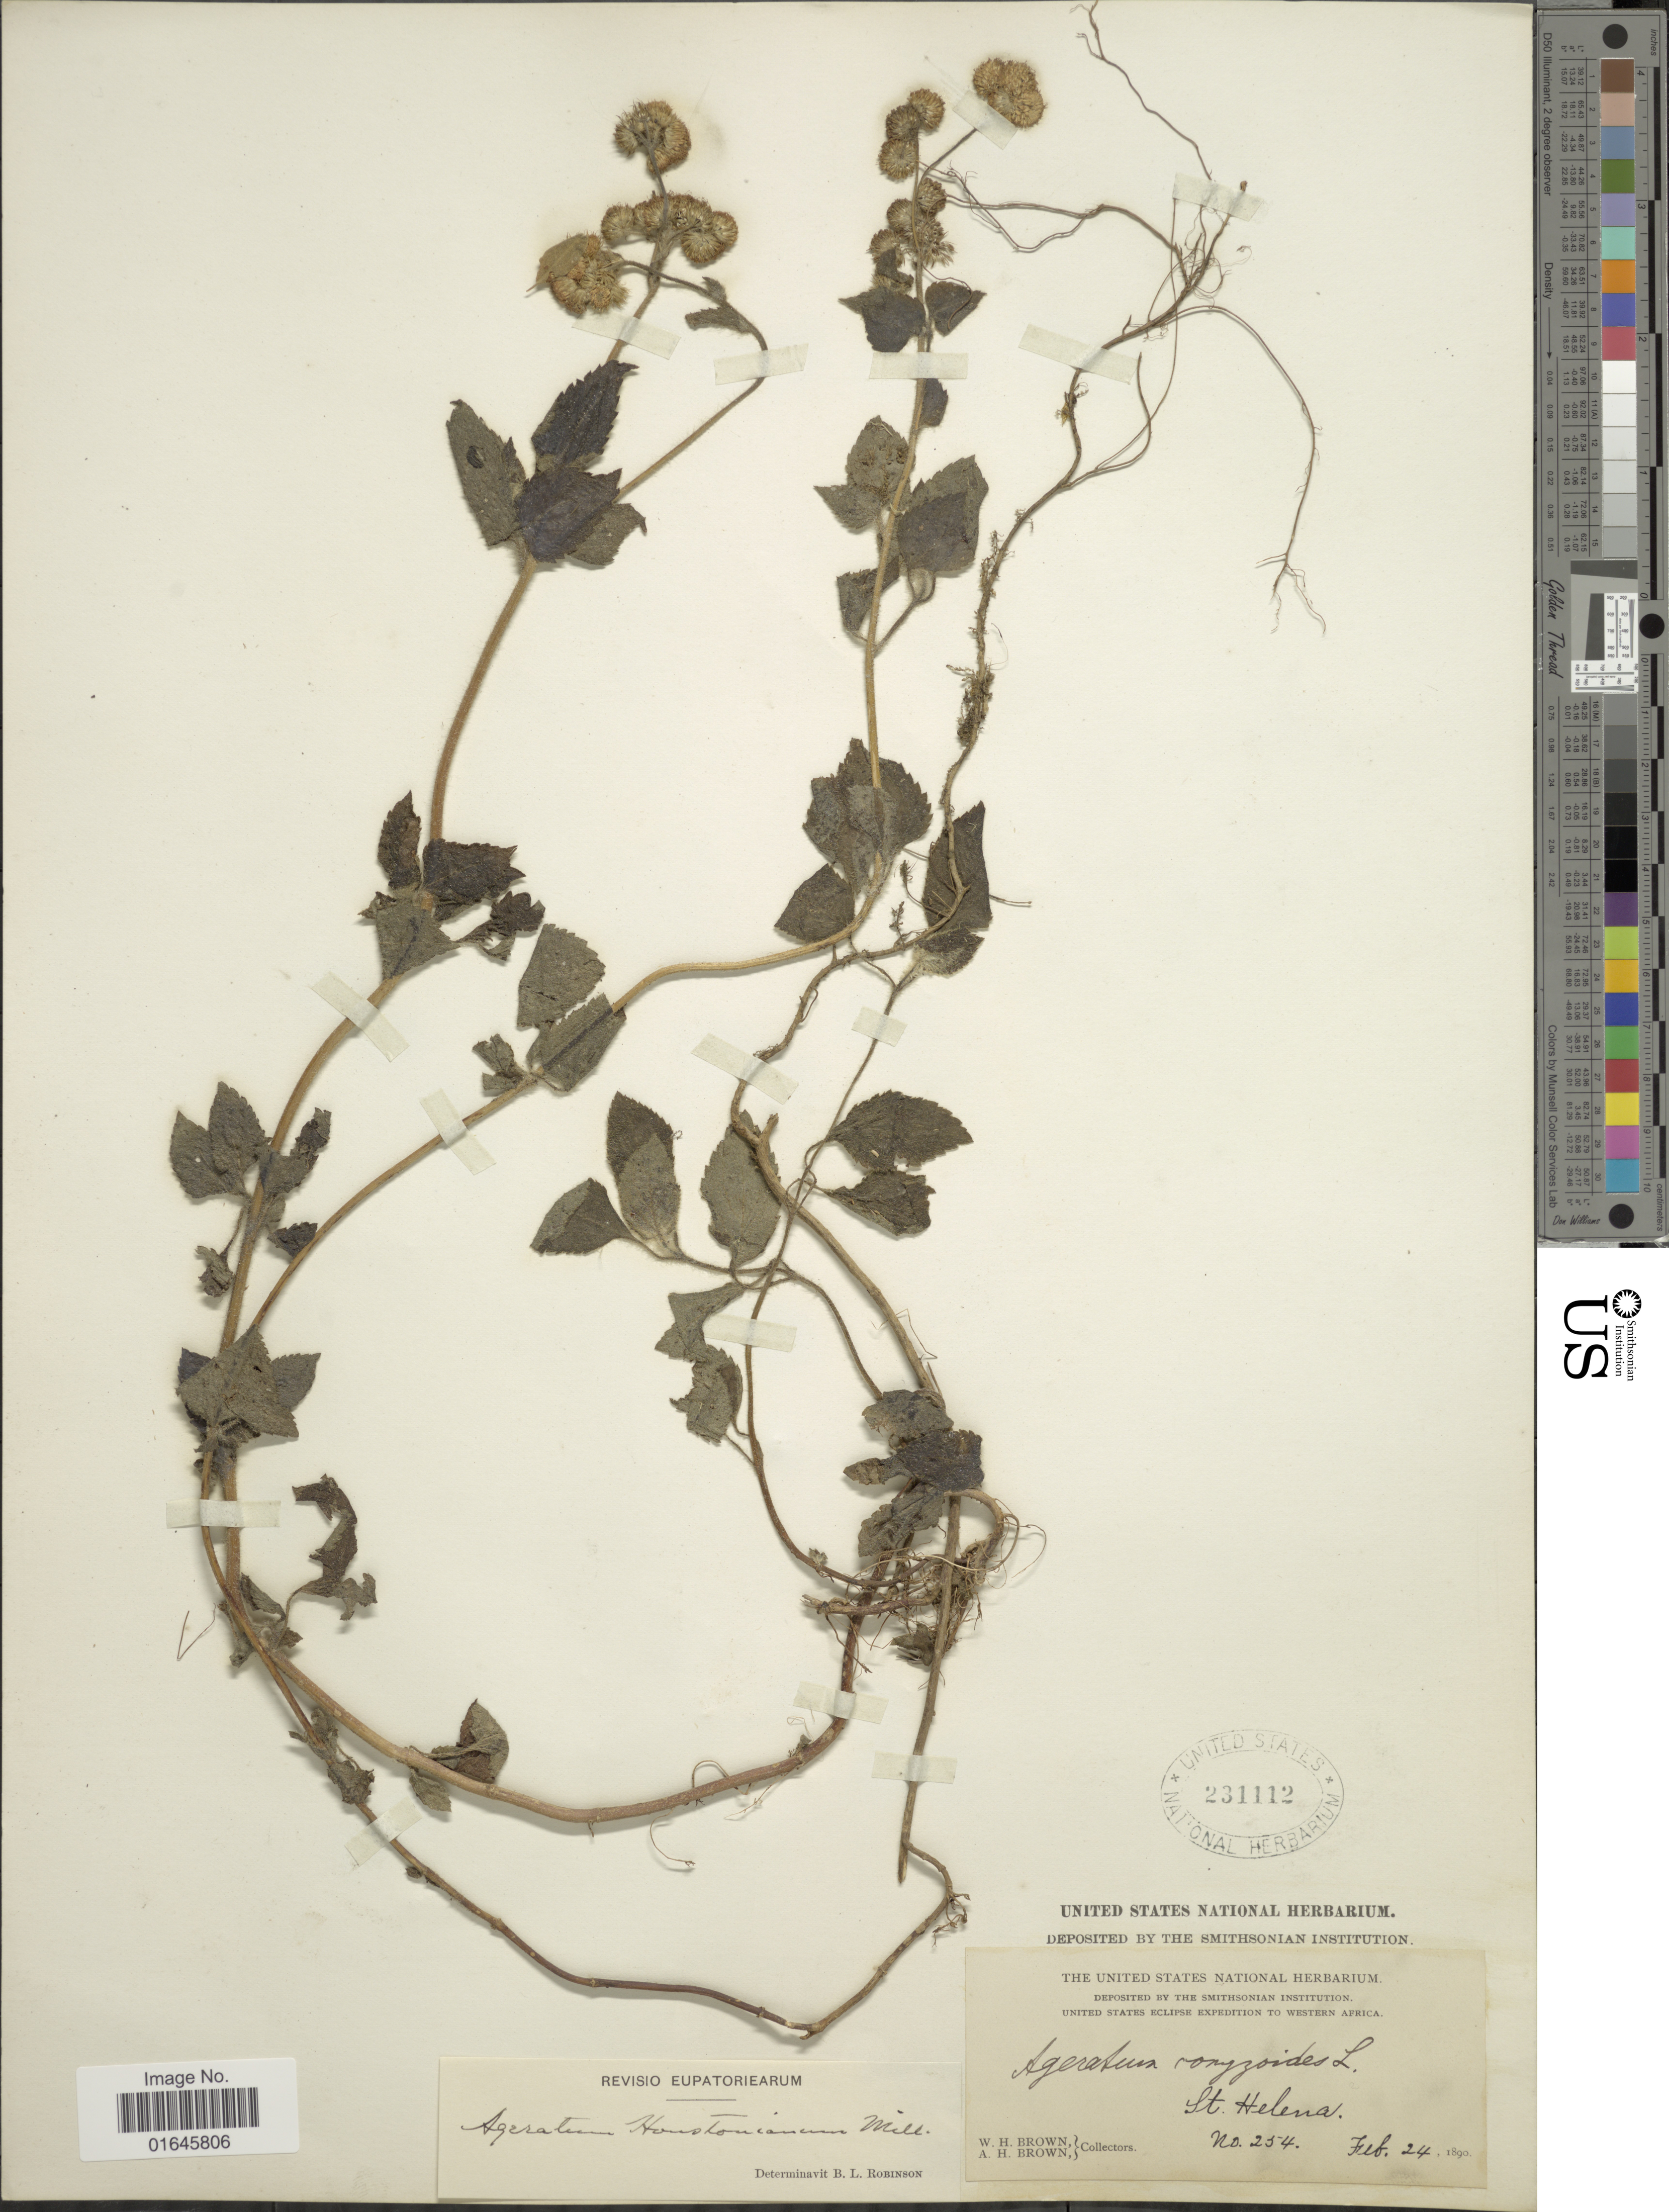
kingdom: Plantae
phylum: Tracheophyta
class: Magnoliopsida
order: Asterales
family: Asteraceae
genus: Ageratum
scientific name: Ageratum houstonianum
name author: Mill.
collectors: W. H. Brown & A. H. Brown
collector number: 254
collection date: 1890-02-24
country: St. Helena Islands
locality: West Africa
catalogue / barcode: US 231112